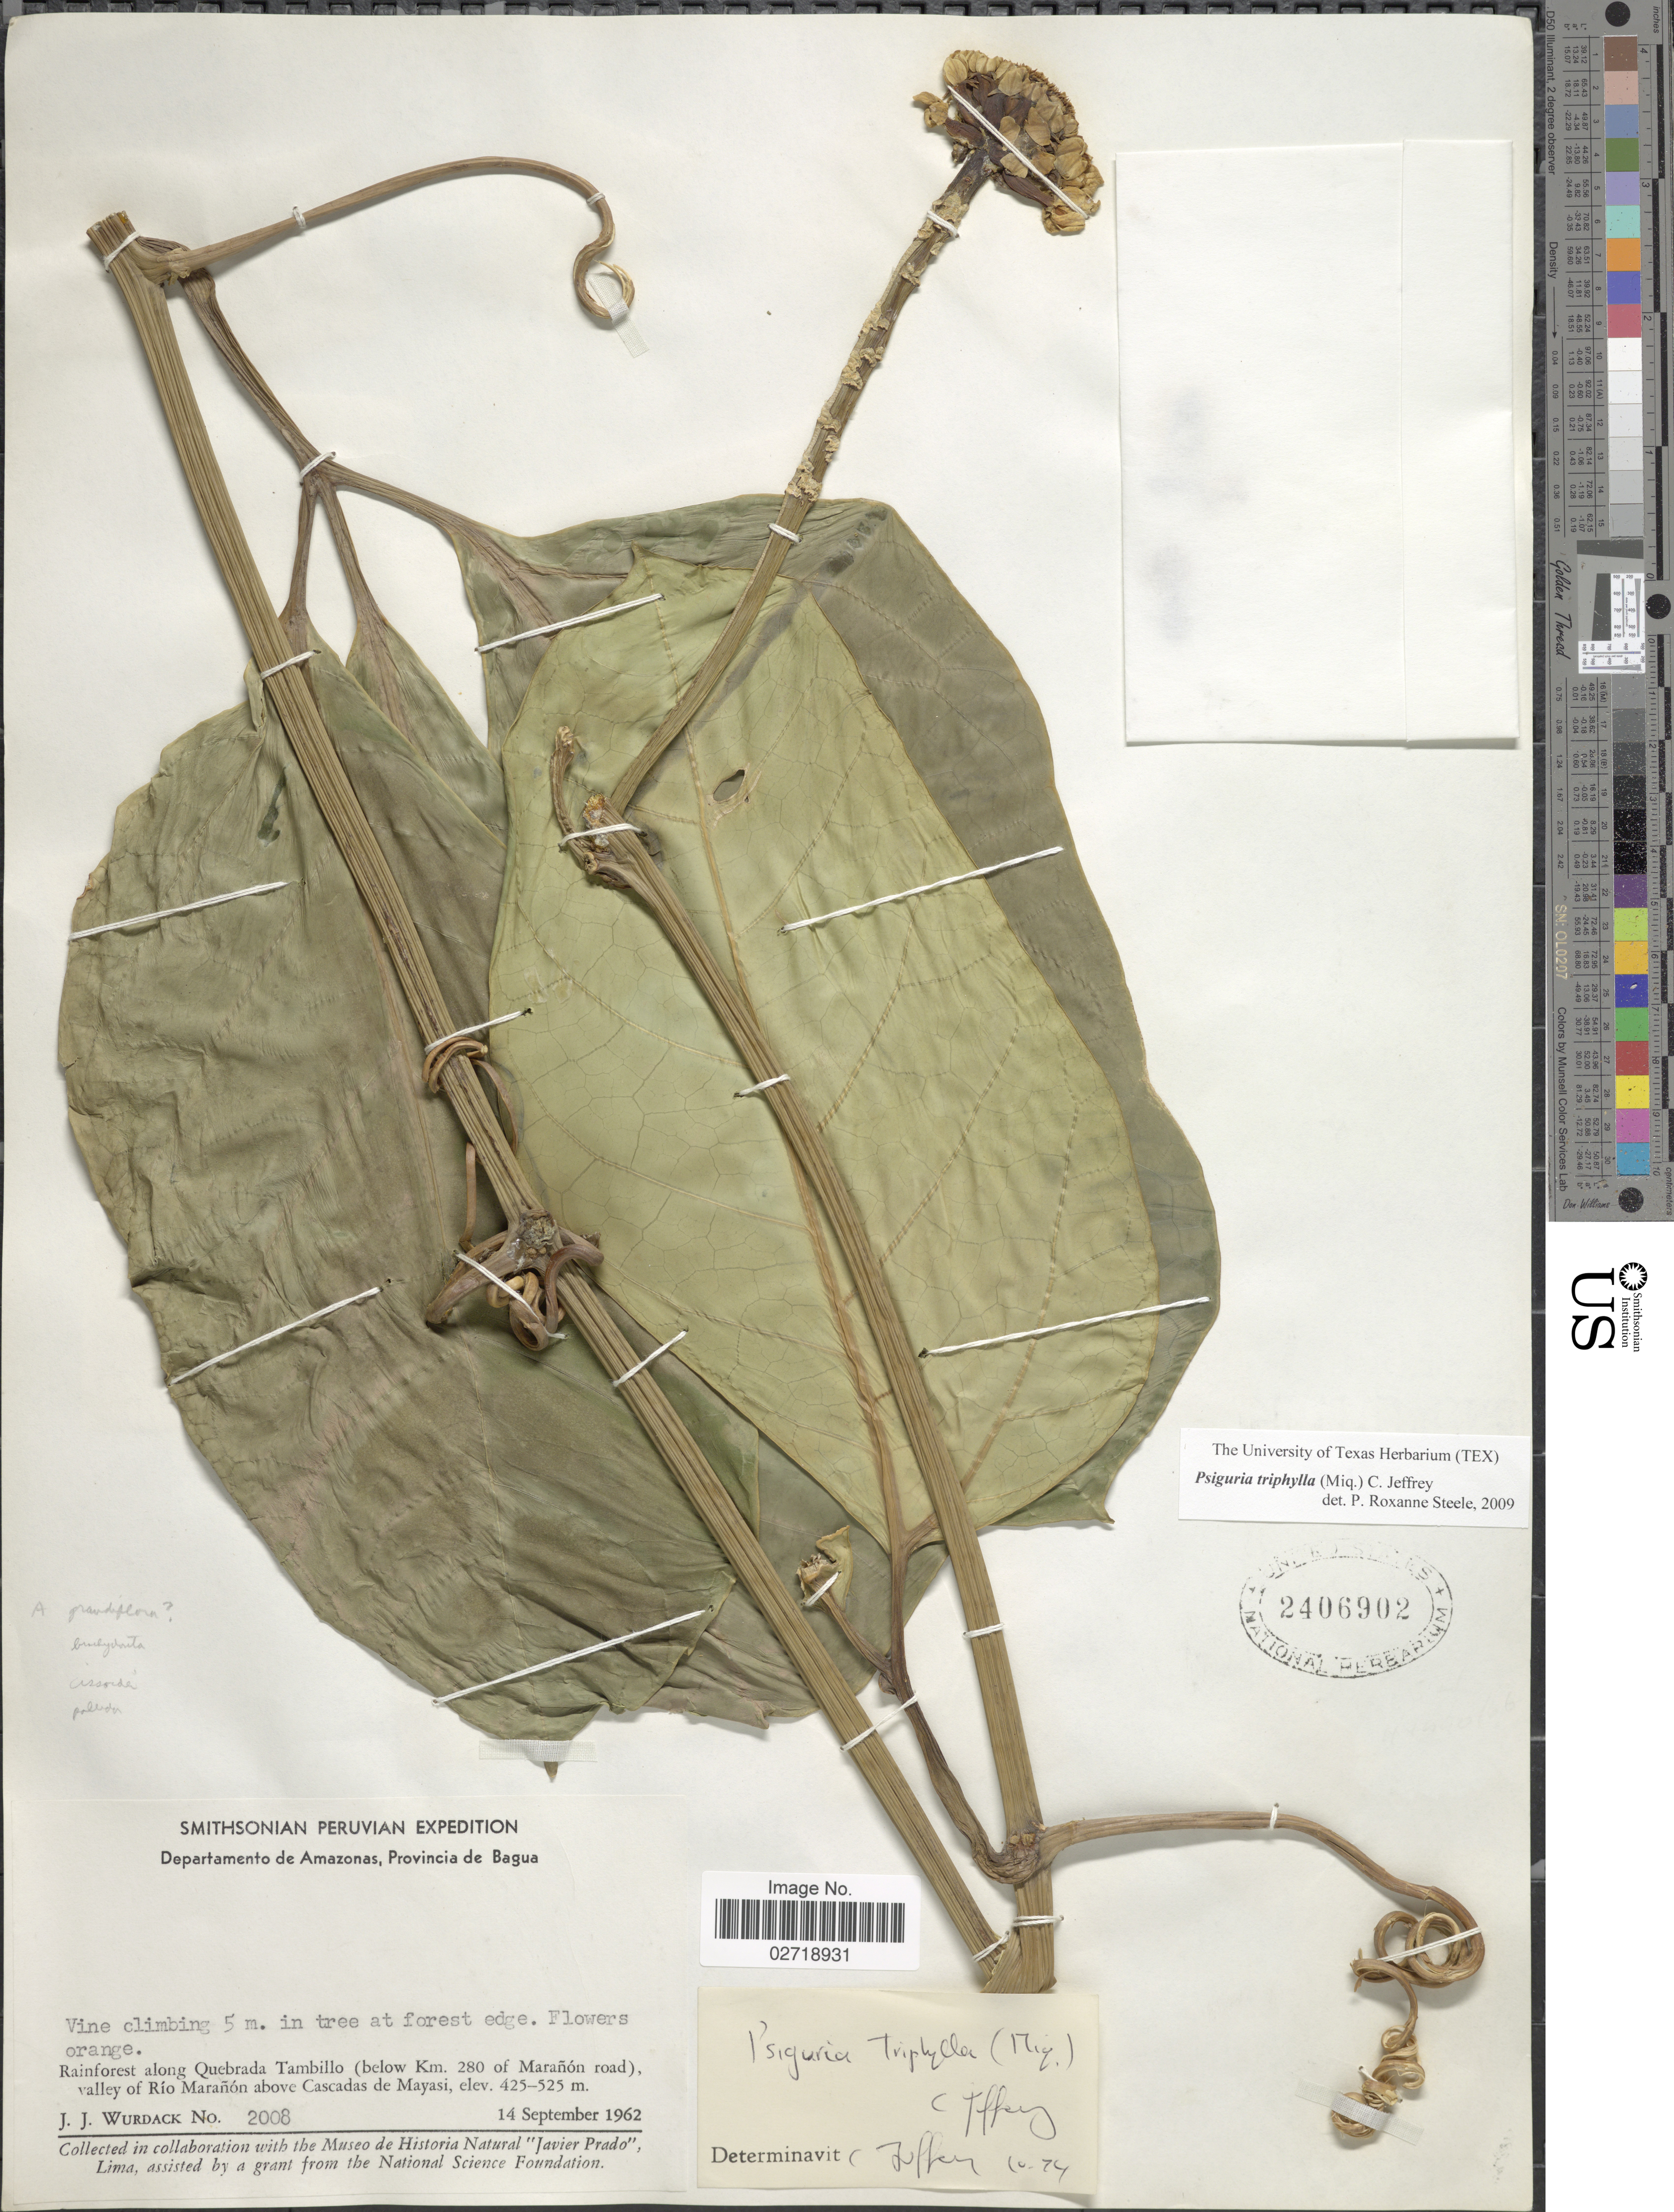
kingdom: Plantae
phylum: Tracheophyta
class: Magnoliopsida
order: Cucurbitales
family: Cucurbitaceae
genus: Psiguria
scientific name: Psiguria triphylla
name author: (Miq.) C. Jeffrey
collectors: J. J. Wurdack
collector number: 2008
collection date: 1962-09-14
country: Peru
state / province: Amazonas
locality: Provincia de Bagua. along Quebrada Tambillo (below km. 280 of Maranon road), valley of Rio Maranon above Cascadas de Mayasi).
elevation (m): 425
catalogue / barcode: US 2406902